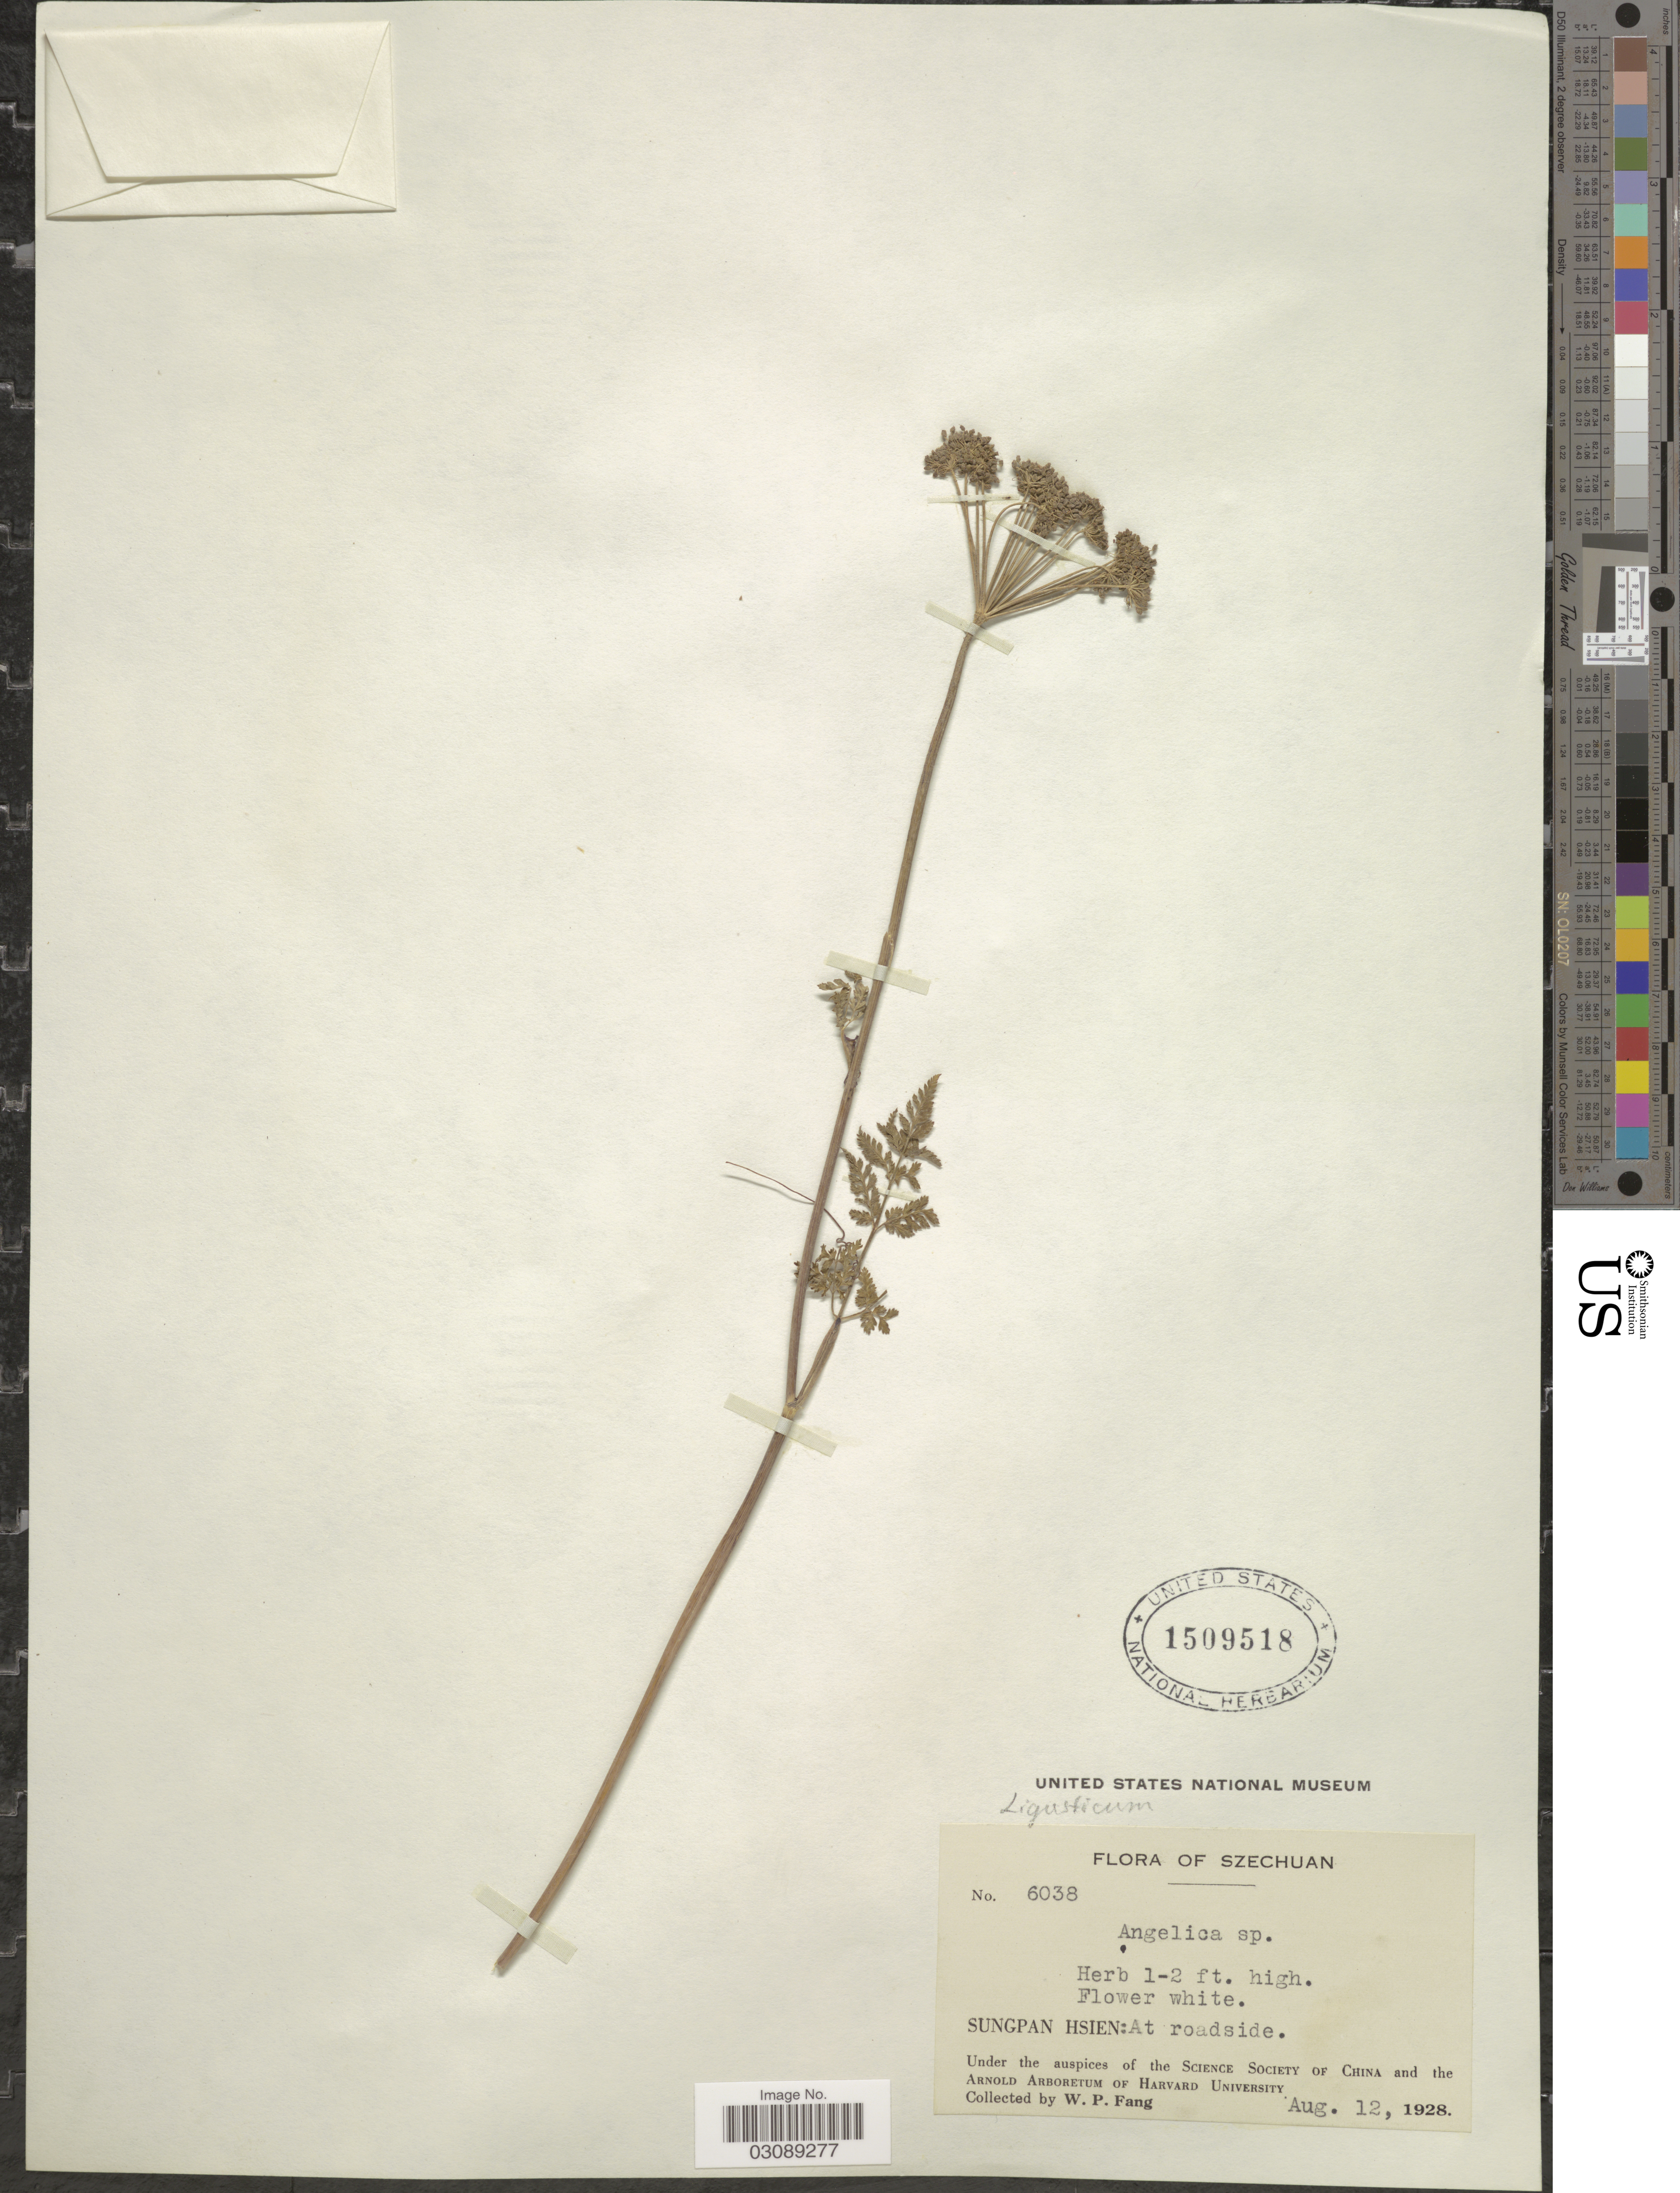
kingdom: Plantae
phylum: Tracheophyta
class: Magnoliopsida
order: Apiales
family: Apiaceae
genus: Ligusticum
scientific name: Ligusticum sp.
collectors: W. P. Fang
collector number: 6038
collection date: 1928-08-12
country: China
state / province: Sichuan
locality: Szechuan. Sungpan Hsien.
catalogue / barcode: US 1509518